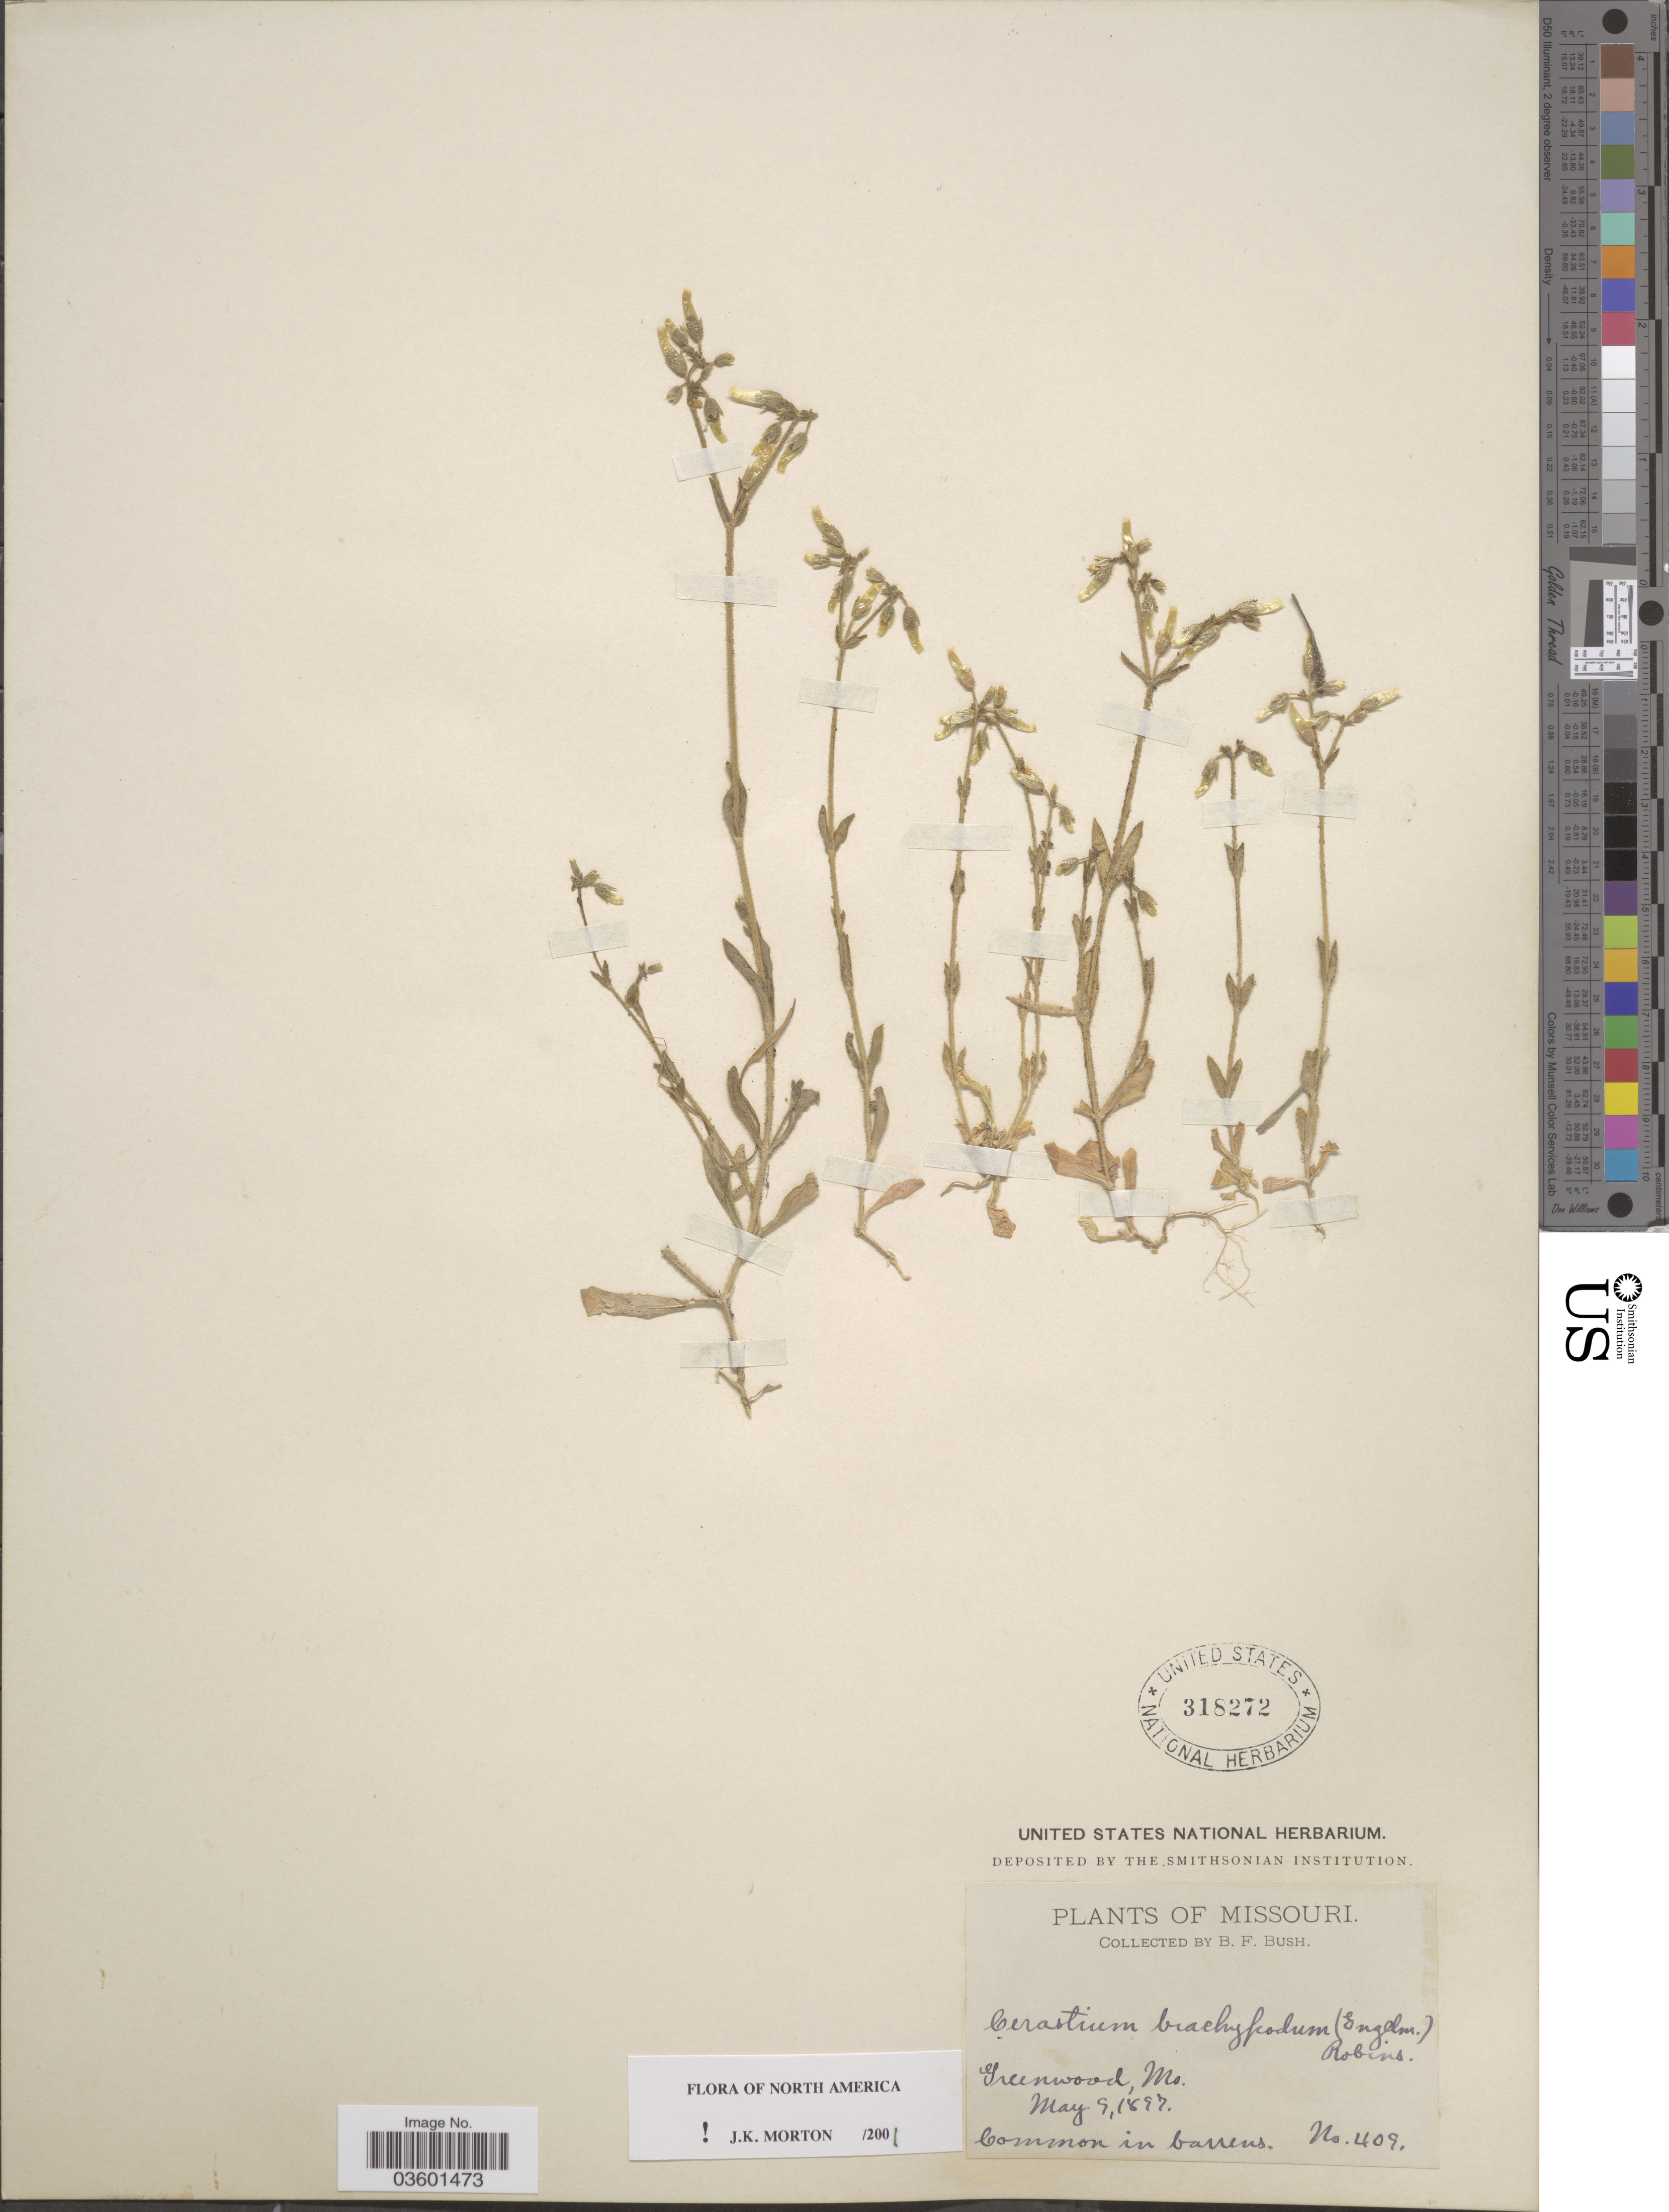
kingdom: Plantae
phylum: Tracheophyta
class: Magnoliopsida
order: Caryophyllales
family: Caryophyllaceae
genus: Cerastium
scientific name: Cerastium brachypodum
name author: (Engelm. ex A. Gray) B.L. Rob.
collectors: B. F. Bush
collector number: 409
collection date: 1897-05-09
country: United States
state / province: Missouri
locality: Greenwood.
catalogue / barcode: US 318272